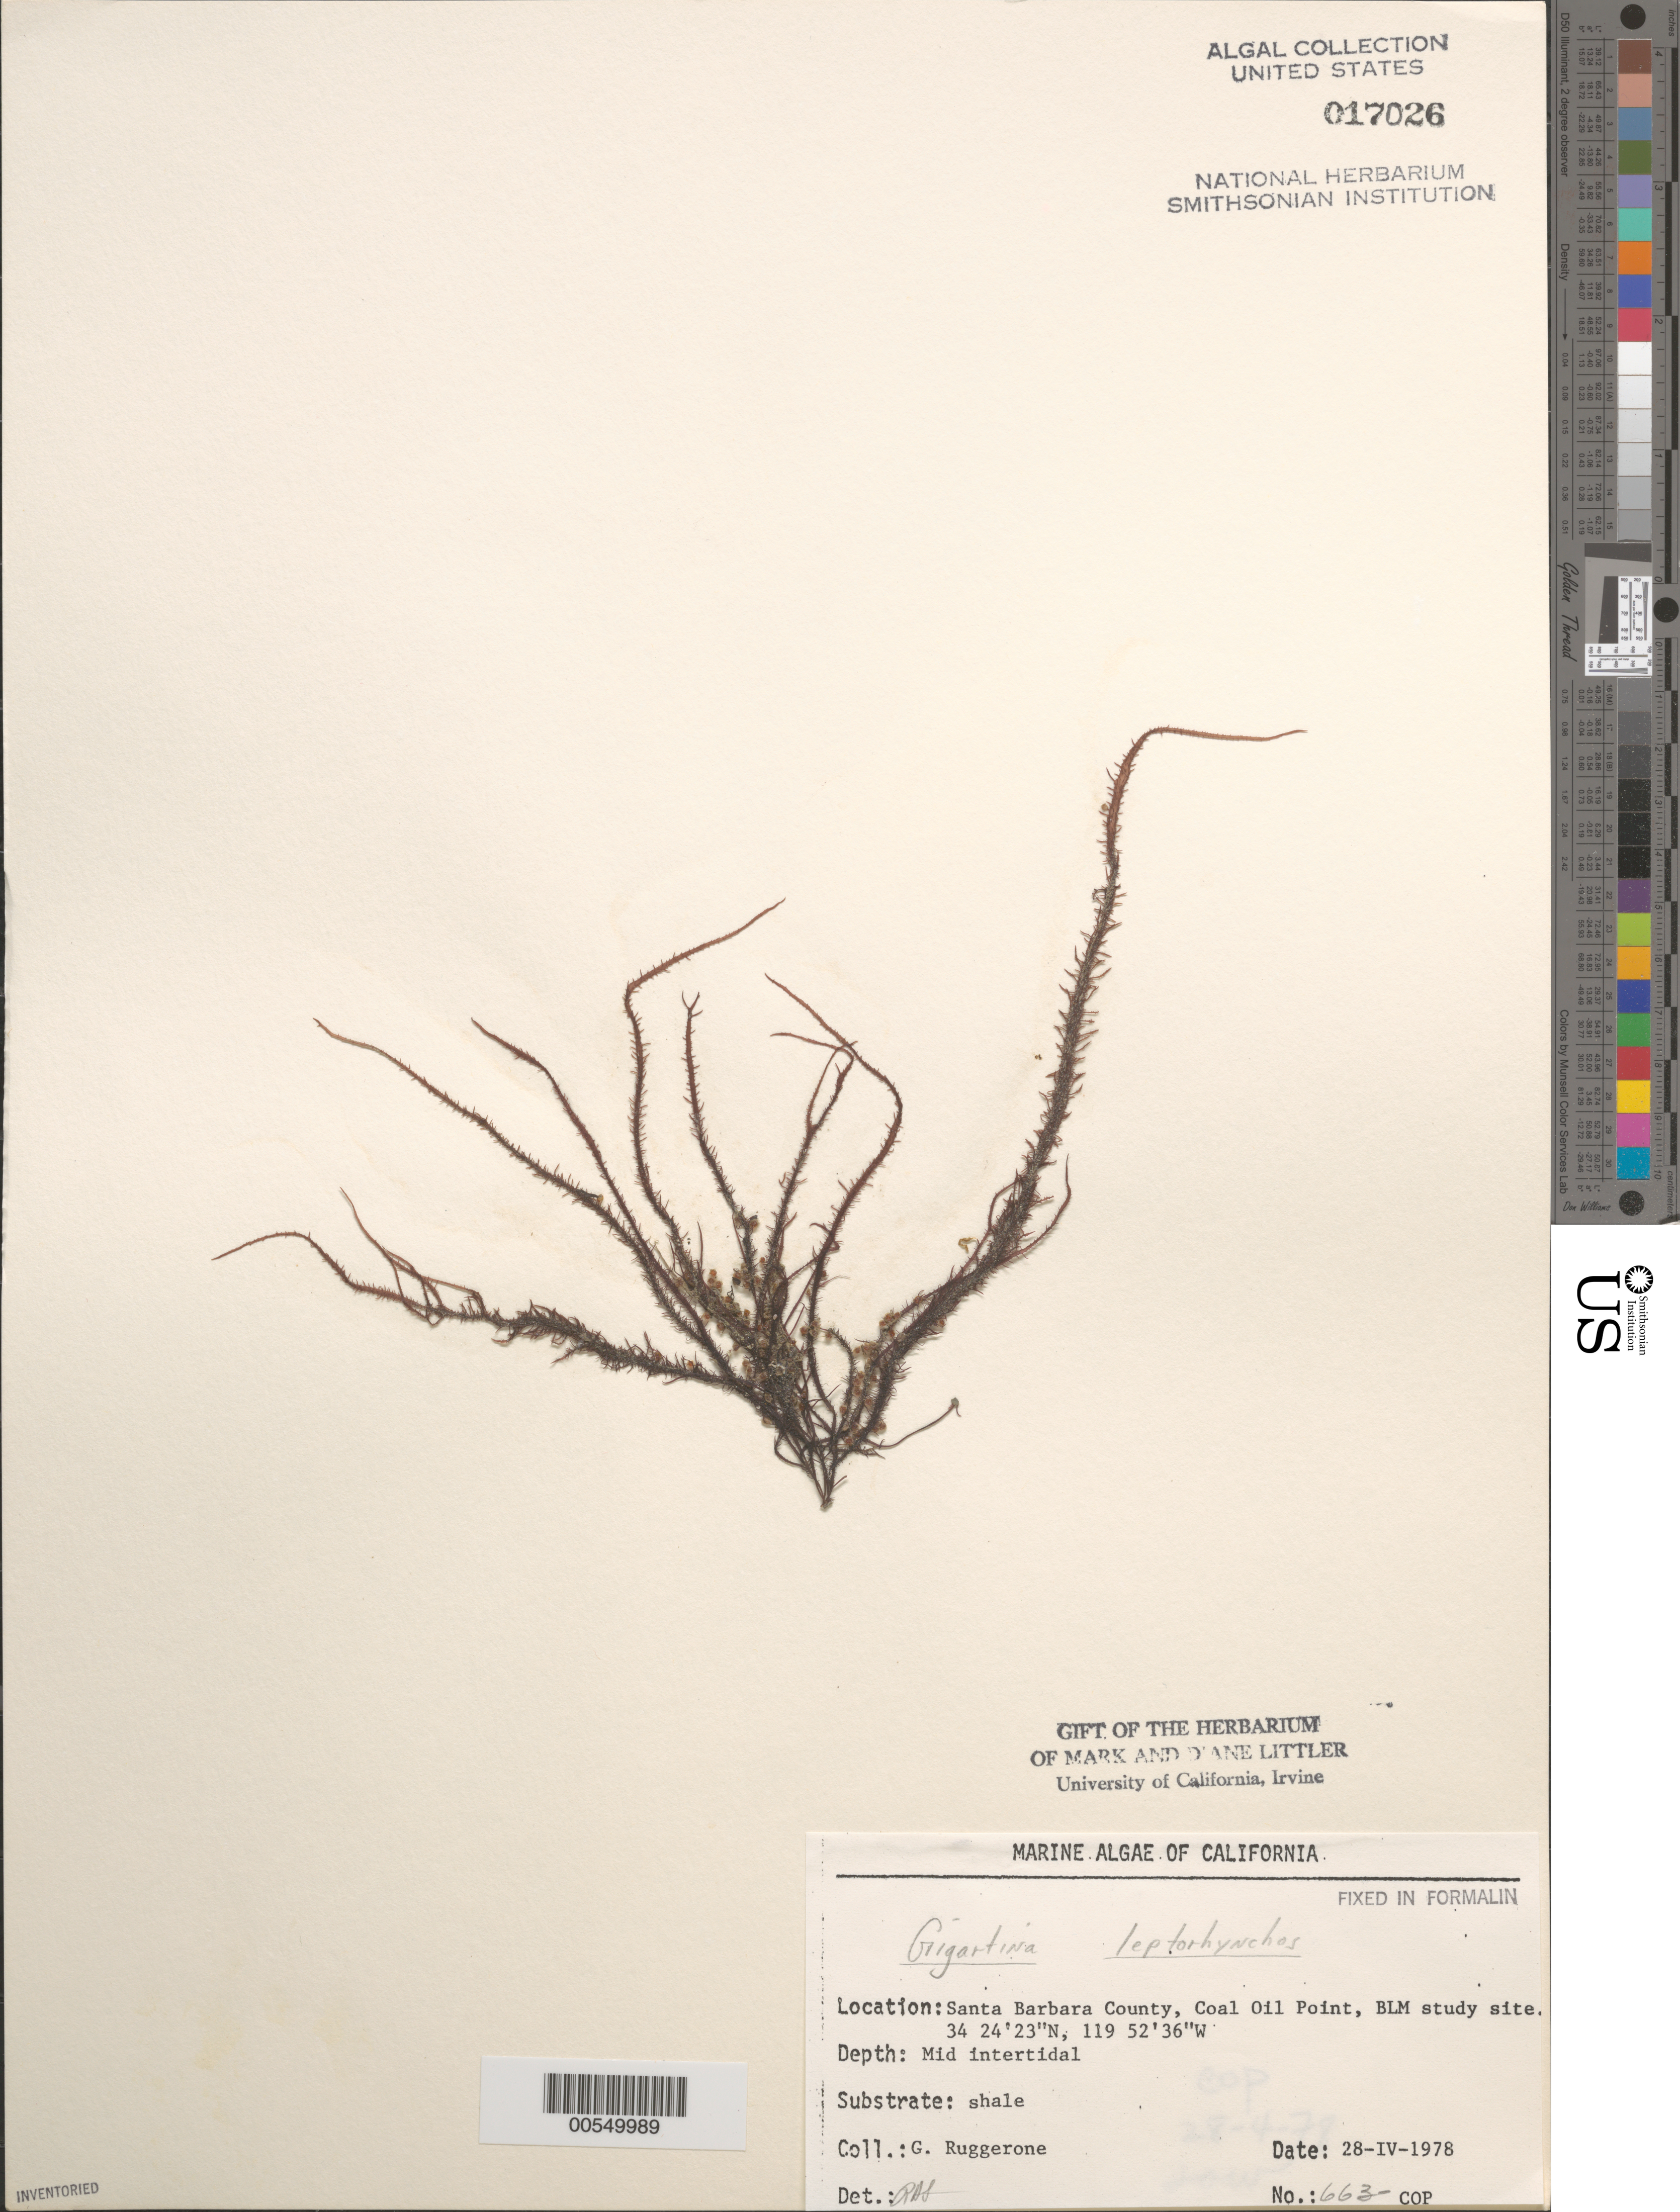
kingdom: Plantae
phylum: Rhodophyta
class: Florideophyceae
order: Gigartinales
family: Gigartinaceae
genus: Mazzaella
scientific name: Mazzaella leptorhynchos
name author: (J. Agardh) Leister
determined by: Algae name updating Project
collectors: G. Ruggerone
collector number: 663-cop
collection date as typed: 28 Apr 1978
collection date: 1978-04-28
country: United States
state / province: California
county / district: Santa Barbara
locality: Coal Oil Point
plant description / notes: BLM-SOCALBIGHT Rocky Intertidal Survey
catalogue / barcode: US 17026